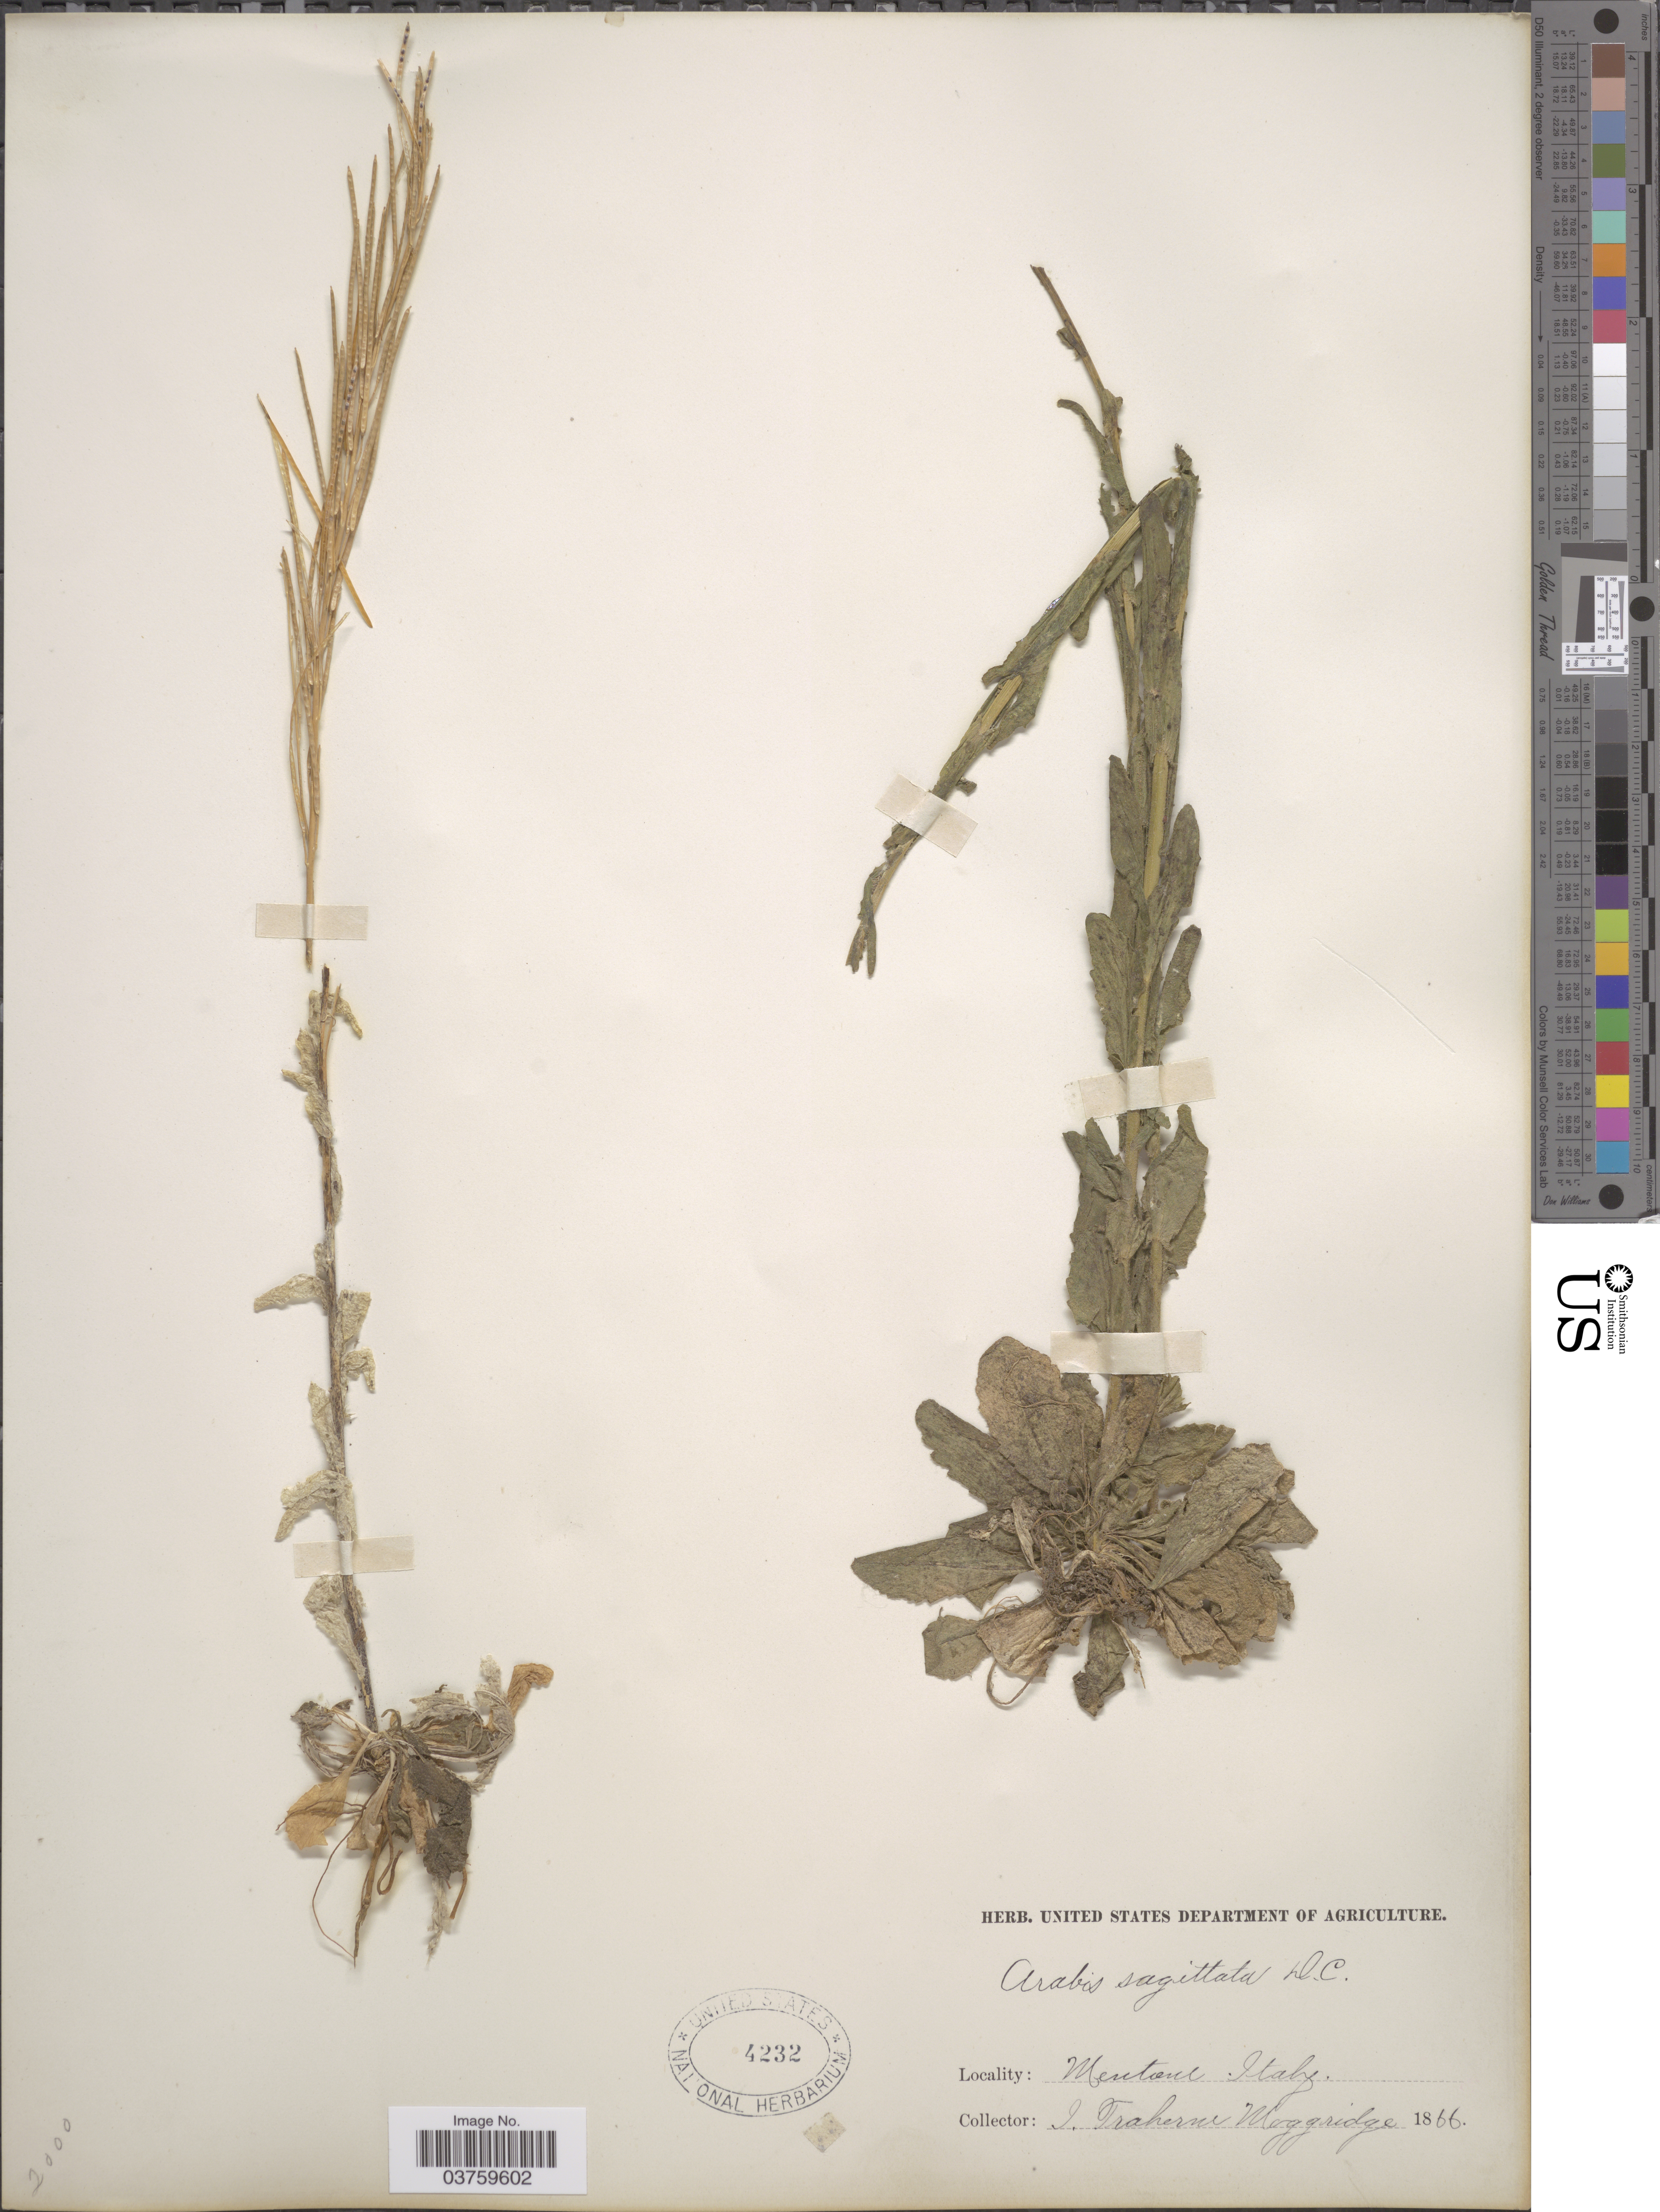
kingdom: Plantae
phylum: Tracheophyta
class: Magnoliopsida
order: Brassicales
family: Brassicaceae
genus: Arabis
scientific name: Arabis sagittata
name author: (Bertol.) DC.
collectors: J. T. Moggridge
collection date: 1866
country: Italy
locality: Mentoul.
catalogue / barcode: US 4232